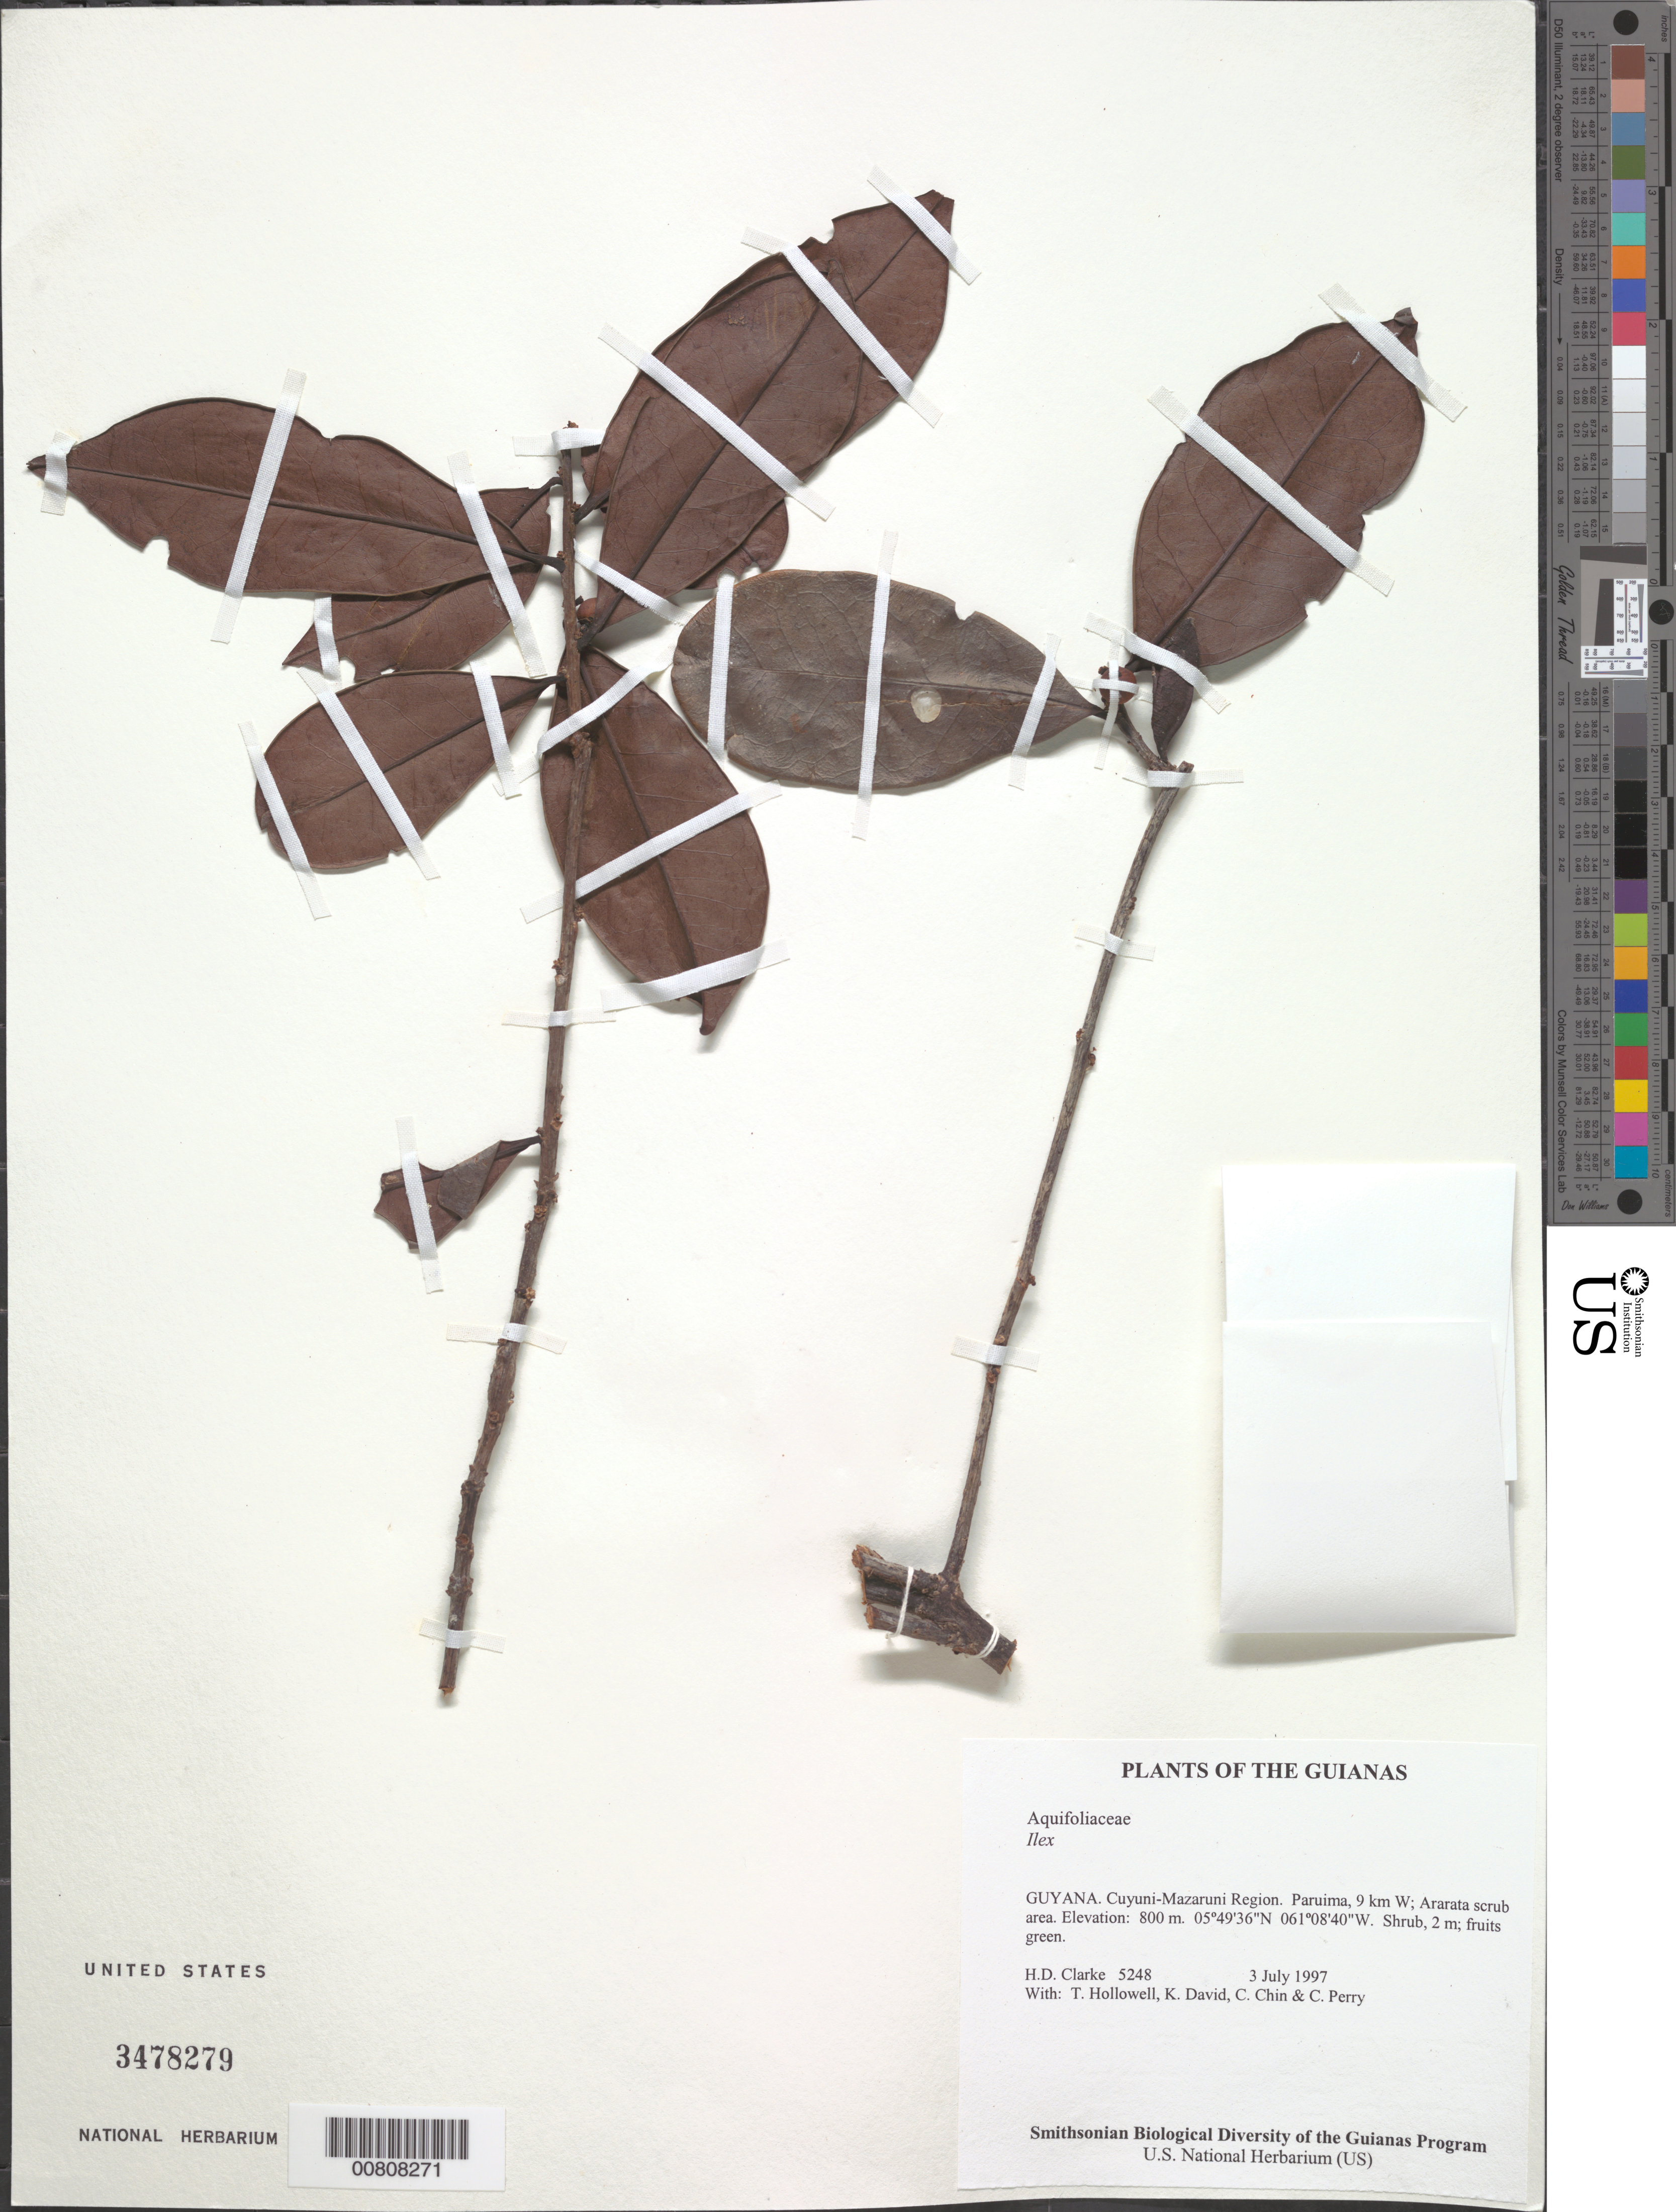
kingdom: Plantae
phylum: Tracheophyta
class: Magnoliopsida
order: Aquifoliales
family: Aquifoliaceae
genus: Ilex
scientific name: Ilex sp.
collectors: H. D. Clarke, T. Hollowell, K. David, C. Chin & C. Perry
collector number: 5248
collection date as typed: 3 July 1997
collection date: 1997-07-03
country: Guyana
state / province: Cuyuni-Mazaruni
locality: Paruima, 9 km W; Ararata scrub area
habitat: Scrub forest on white sand, with Clusia, Paepalanthus & Cladonia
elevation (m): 800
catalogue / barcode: US 3478279